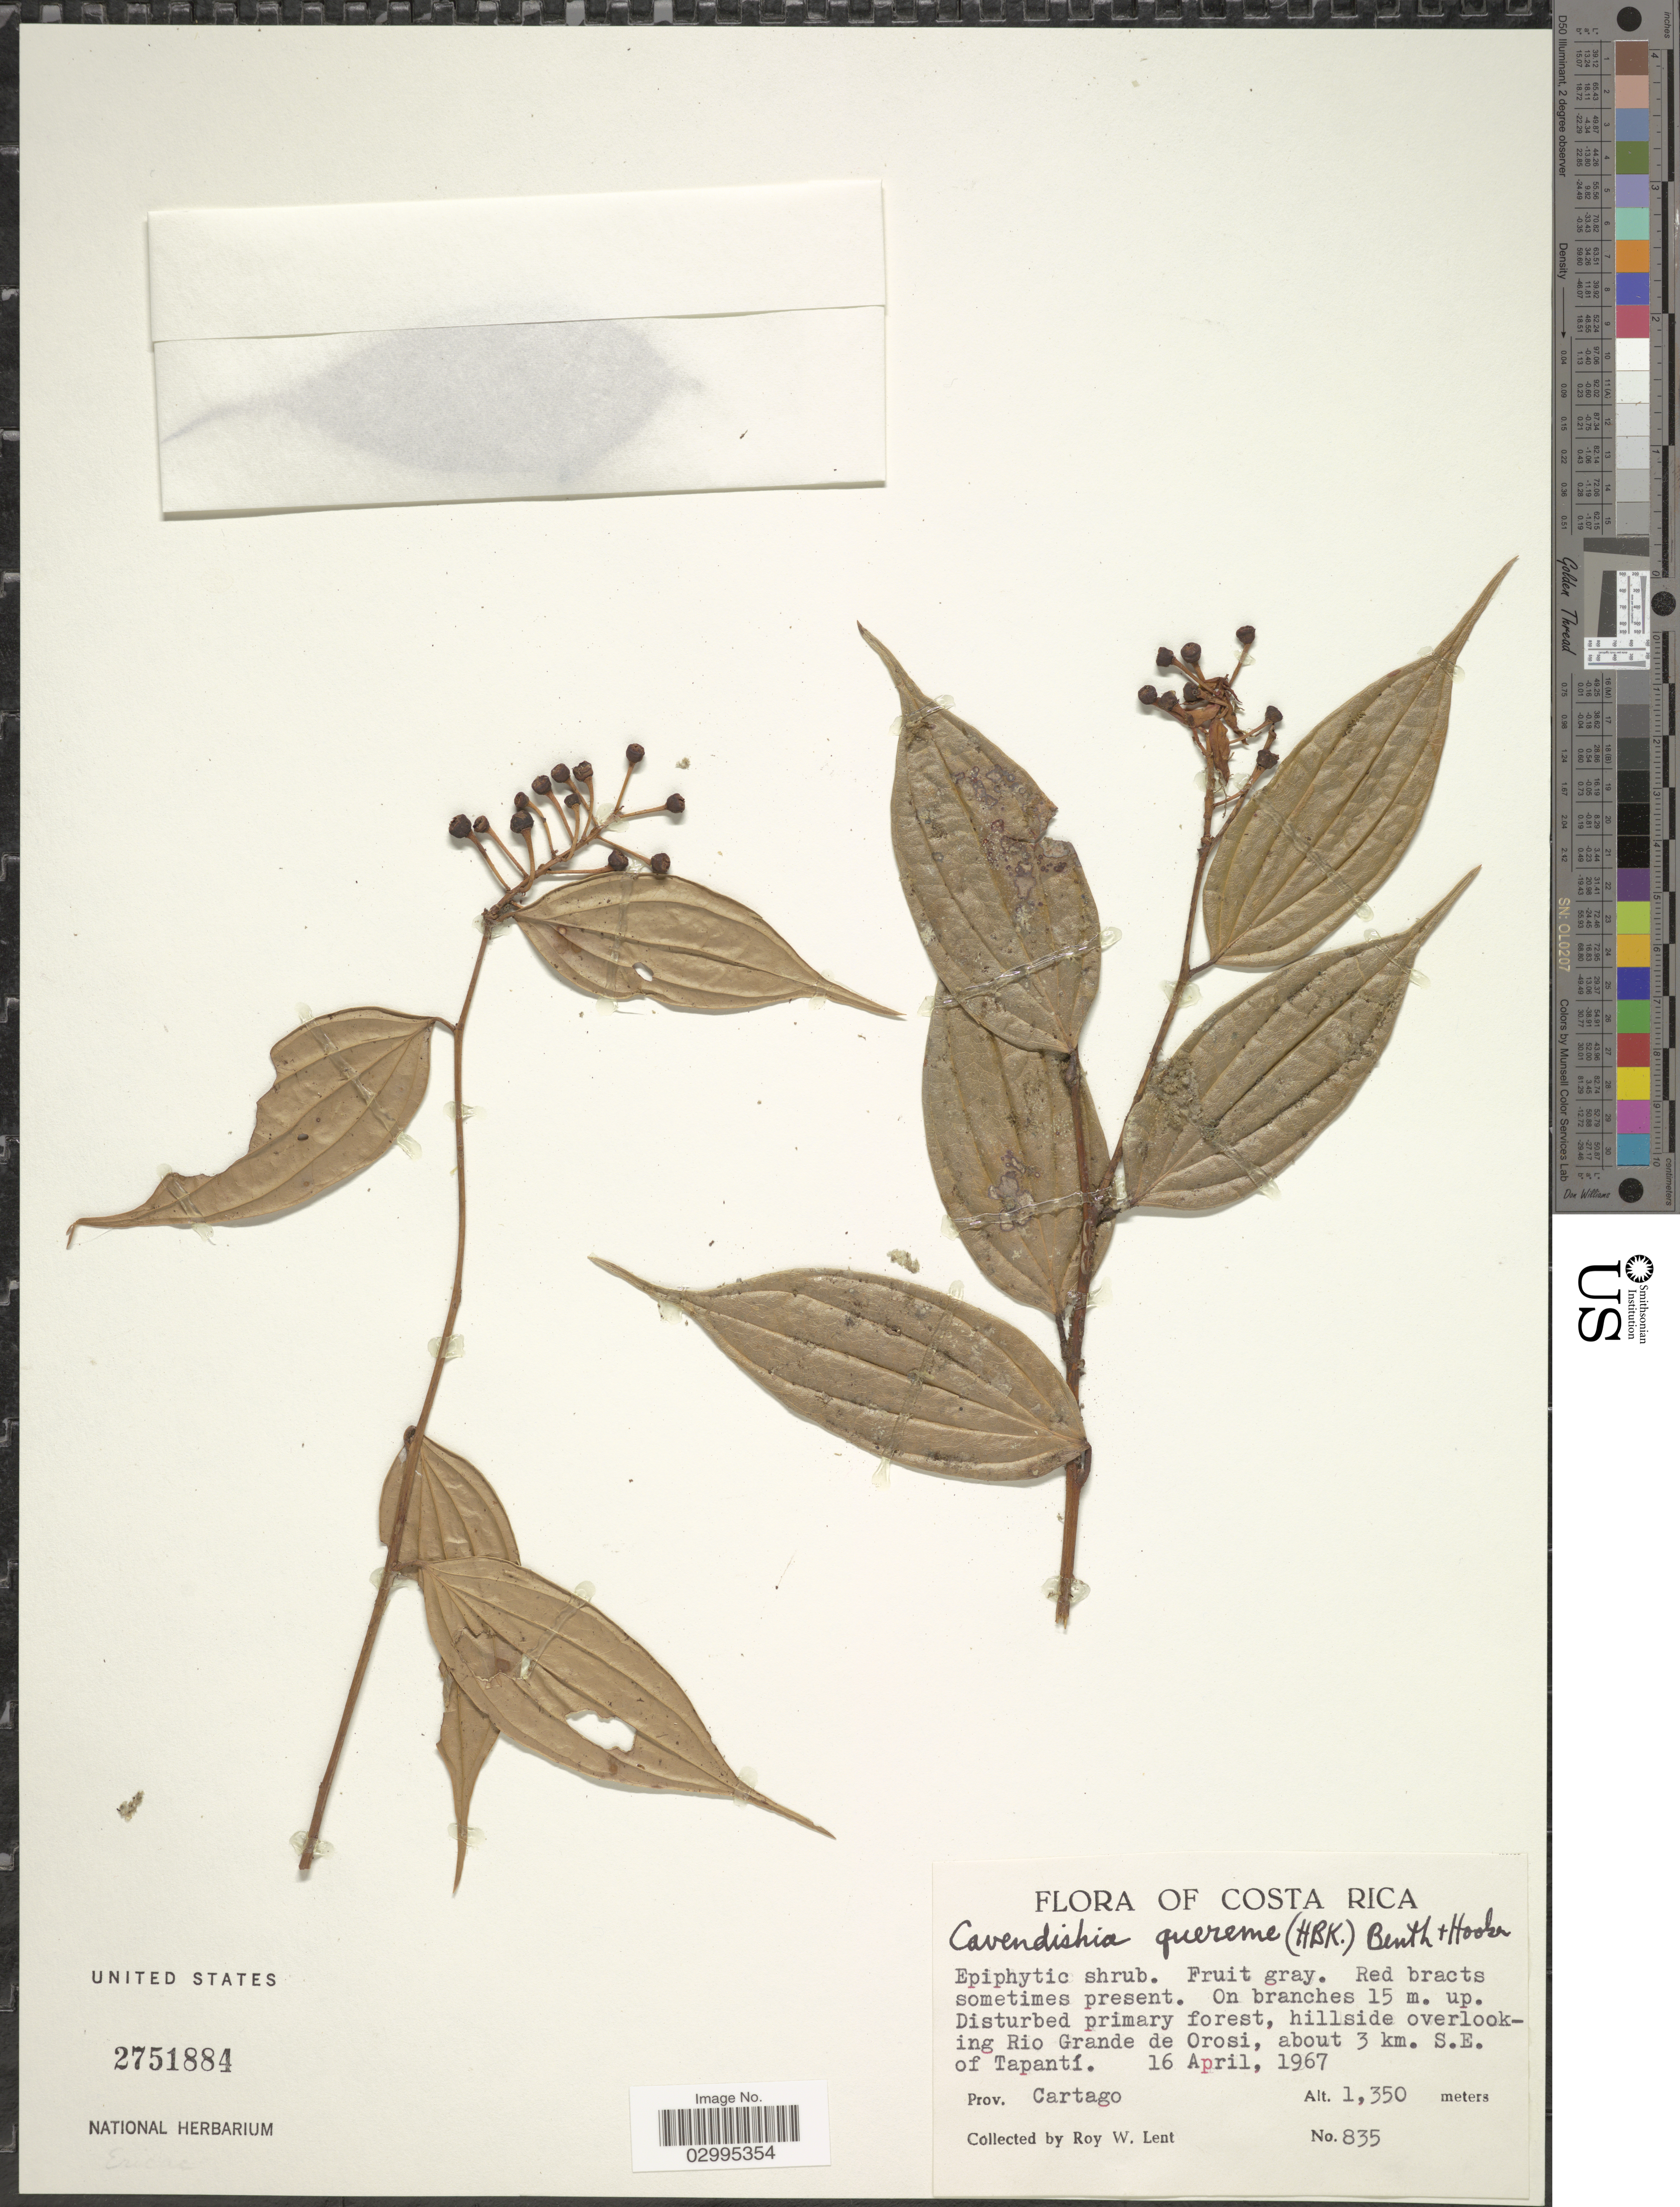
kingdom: Plantae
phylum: Tracheophyta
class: Magnoliopsida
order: Ericales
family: Ericaceae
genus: Cavendishia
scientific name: Cavendishia quereme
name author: (Kunth) Benth. & Hook. f.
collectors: R. W. Lent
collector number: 835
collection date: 1967-04-16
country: Costa Rica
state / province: Cartago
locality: Hillside overlooking Rio Grande de Orosi, about 3 km. S.E. of Tapantí.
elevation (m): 1350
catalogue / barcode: US 2751884